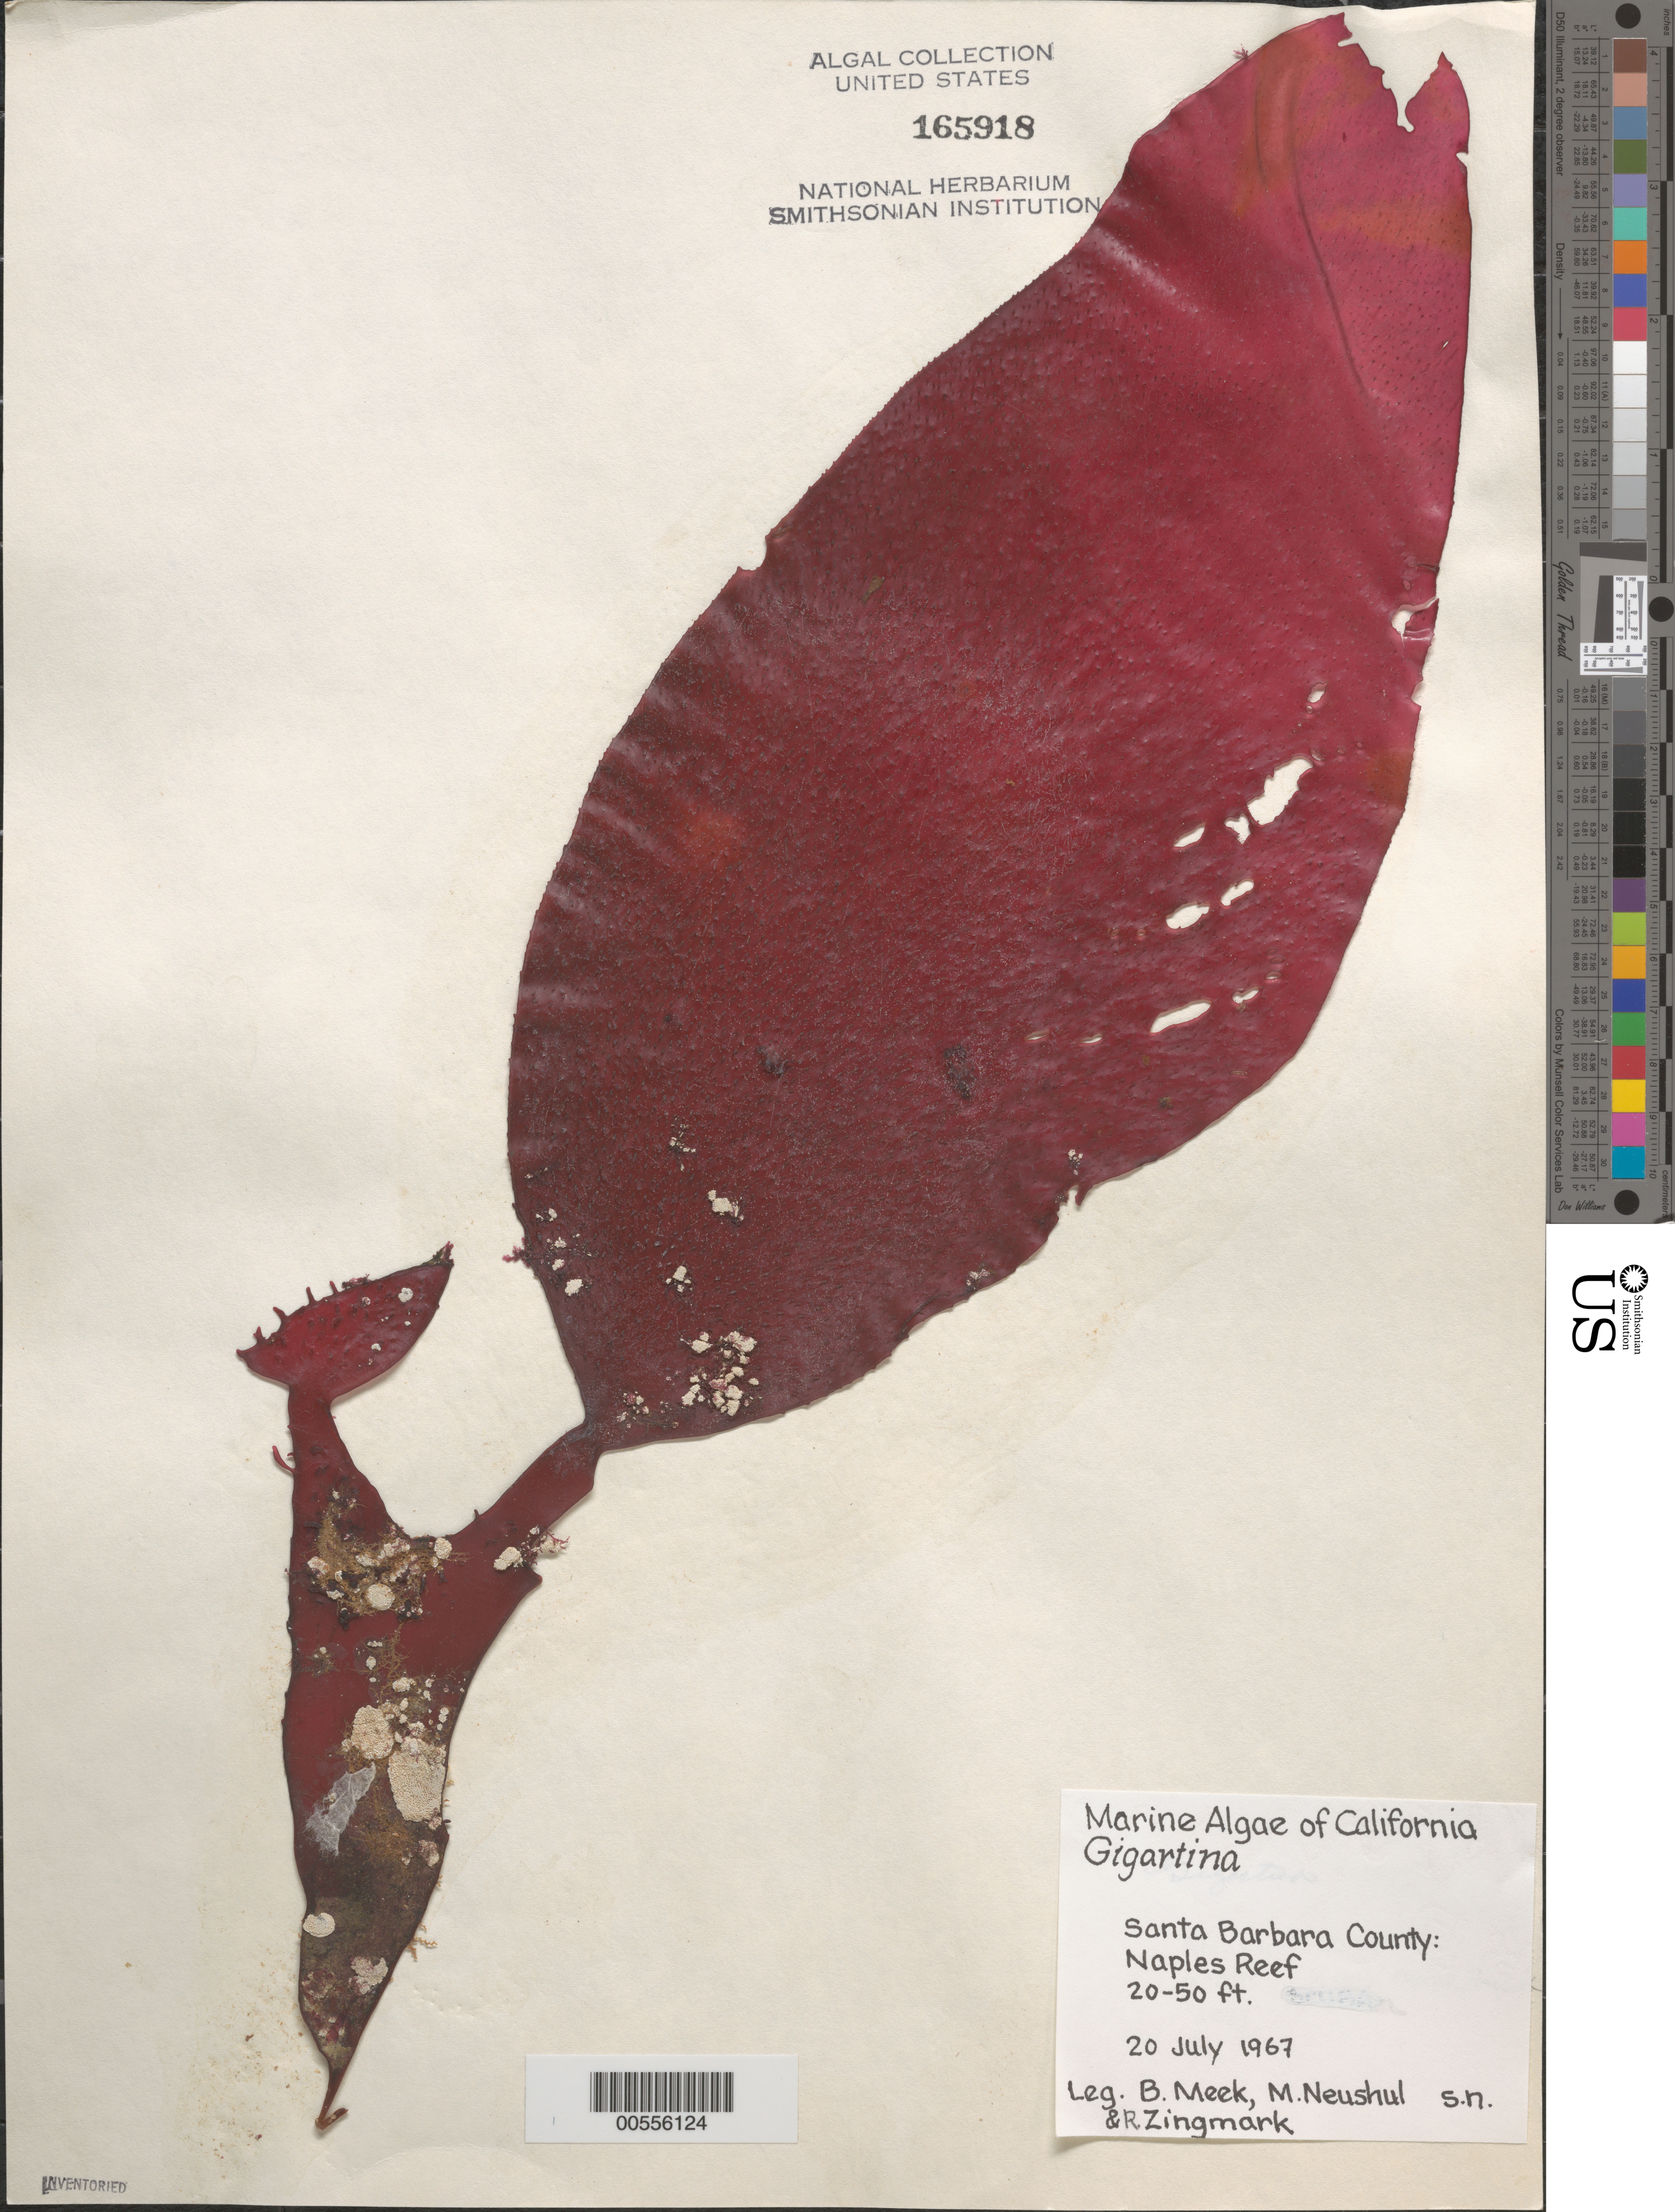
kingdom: Plantae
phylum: Rhodophyta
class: Florideophyceae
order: Gigartinales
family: Gigartinaceae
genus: Gigartina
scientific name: Gigartina sp.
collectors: B. Meek, M. Neushul & R. Zingmark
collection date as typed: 20 Jul 1967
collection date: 1967-07-20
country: United States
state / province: California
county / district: Santa Barbara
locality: Naples Reef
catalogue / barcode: US 165918